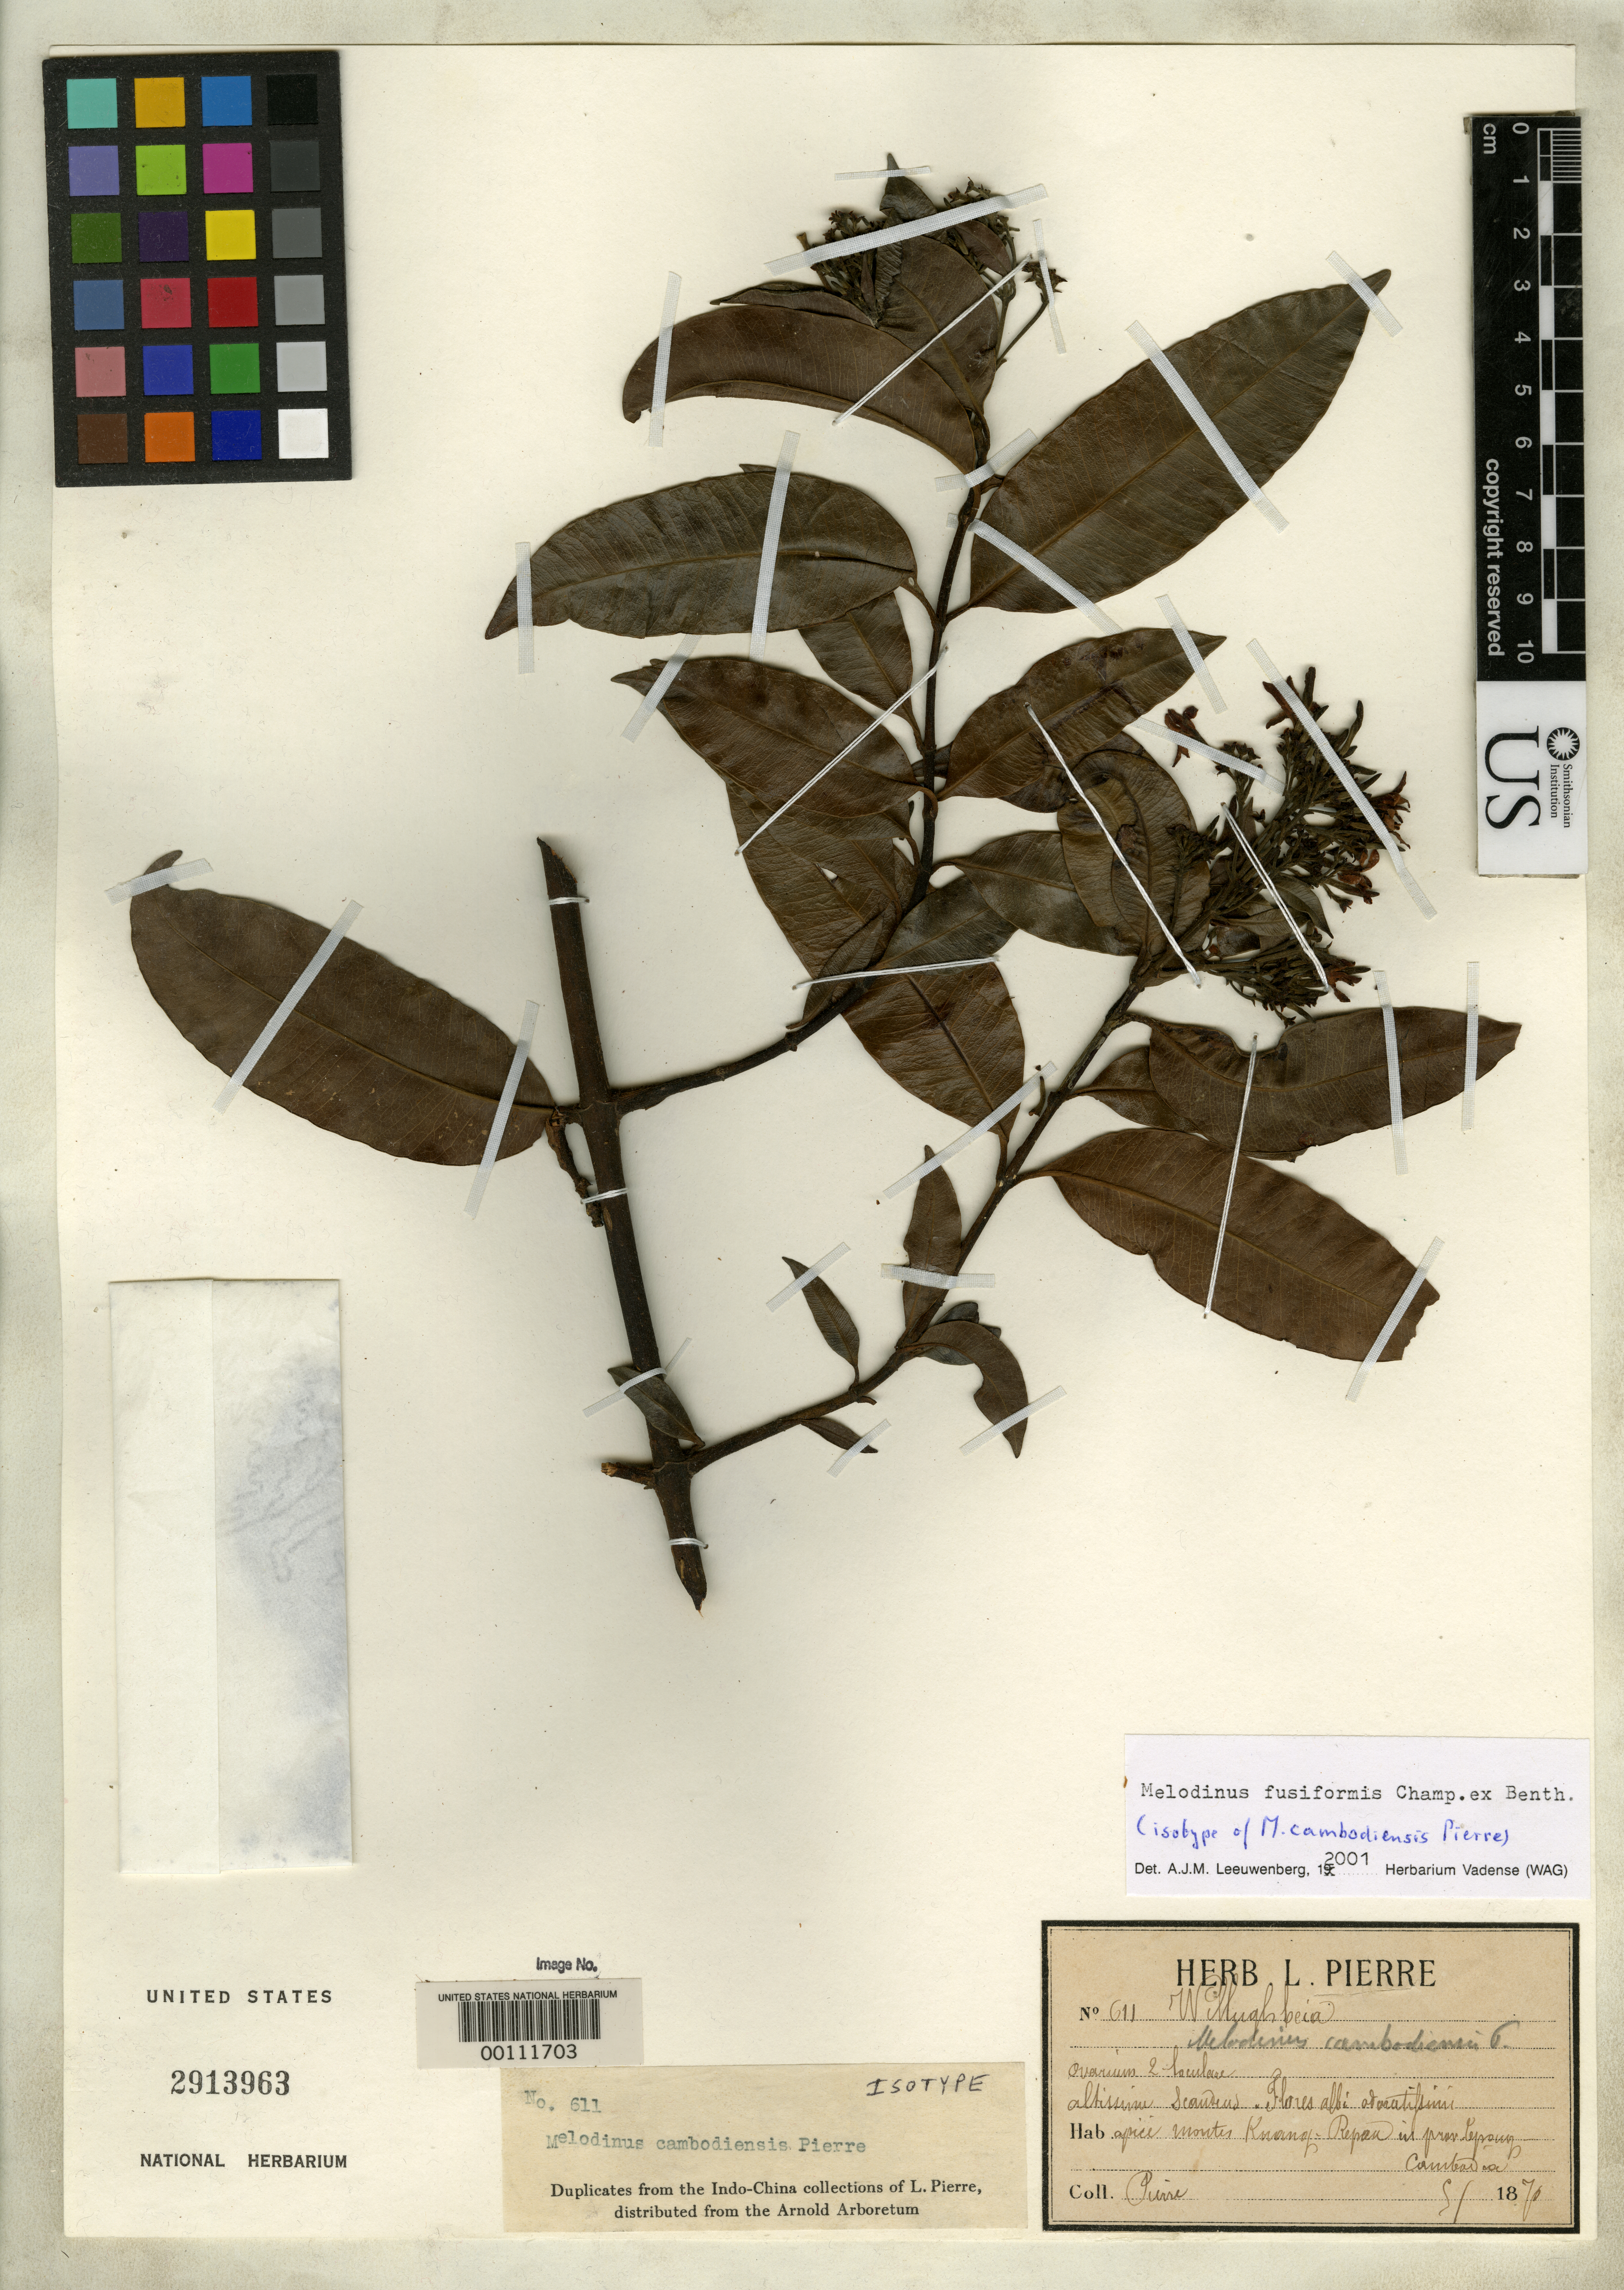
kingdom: Plantae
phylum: Tracheophyta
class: Magnoliopsida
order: Gentianales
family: Apocynaceae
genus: Melodinus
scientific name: Melodinus cambodiensis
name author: Pierre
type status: Isotype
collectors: J. Pierre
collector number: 611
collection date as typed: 1870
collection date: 1870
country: Cambodia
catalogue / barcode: US 2913963